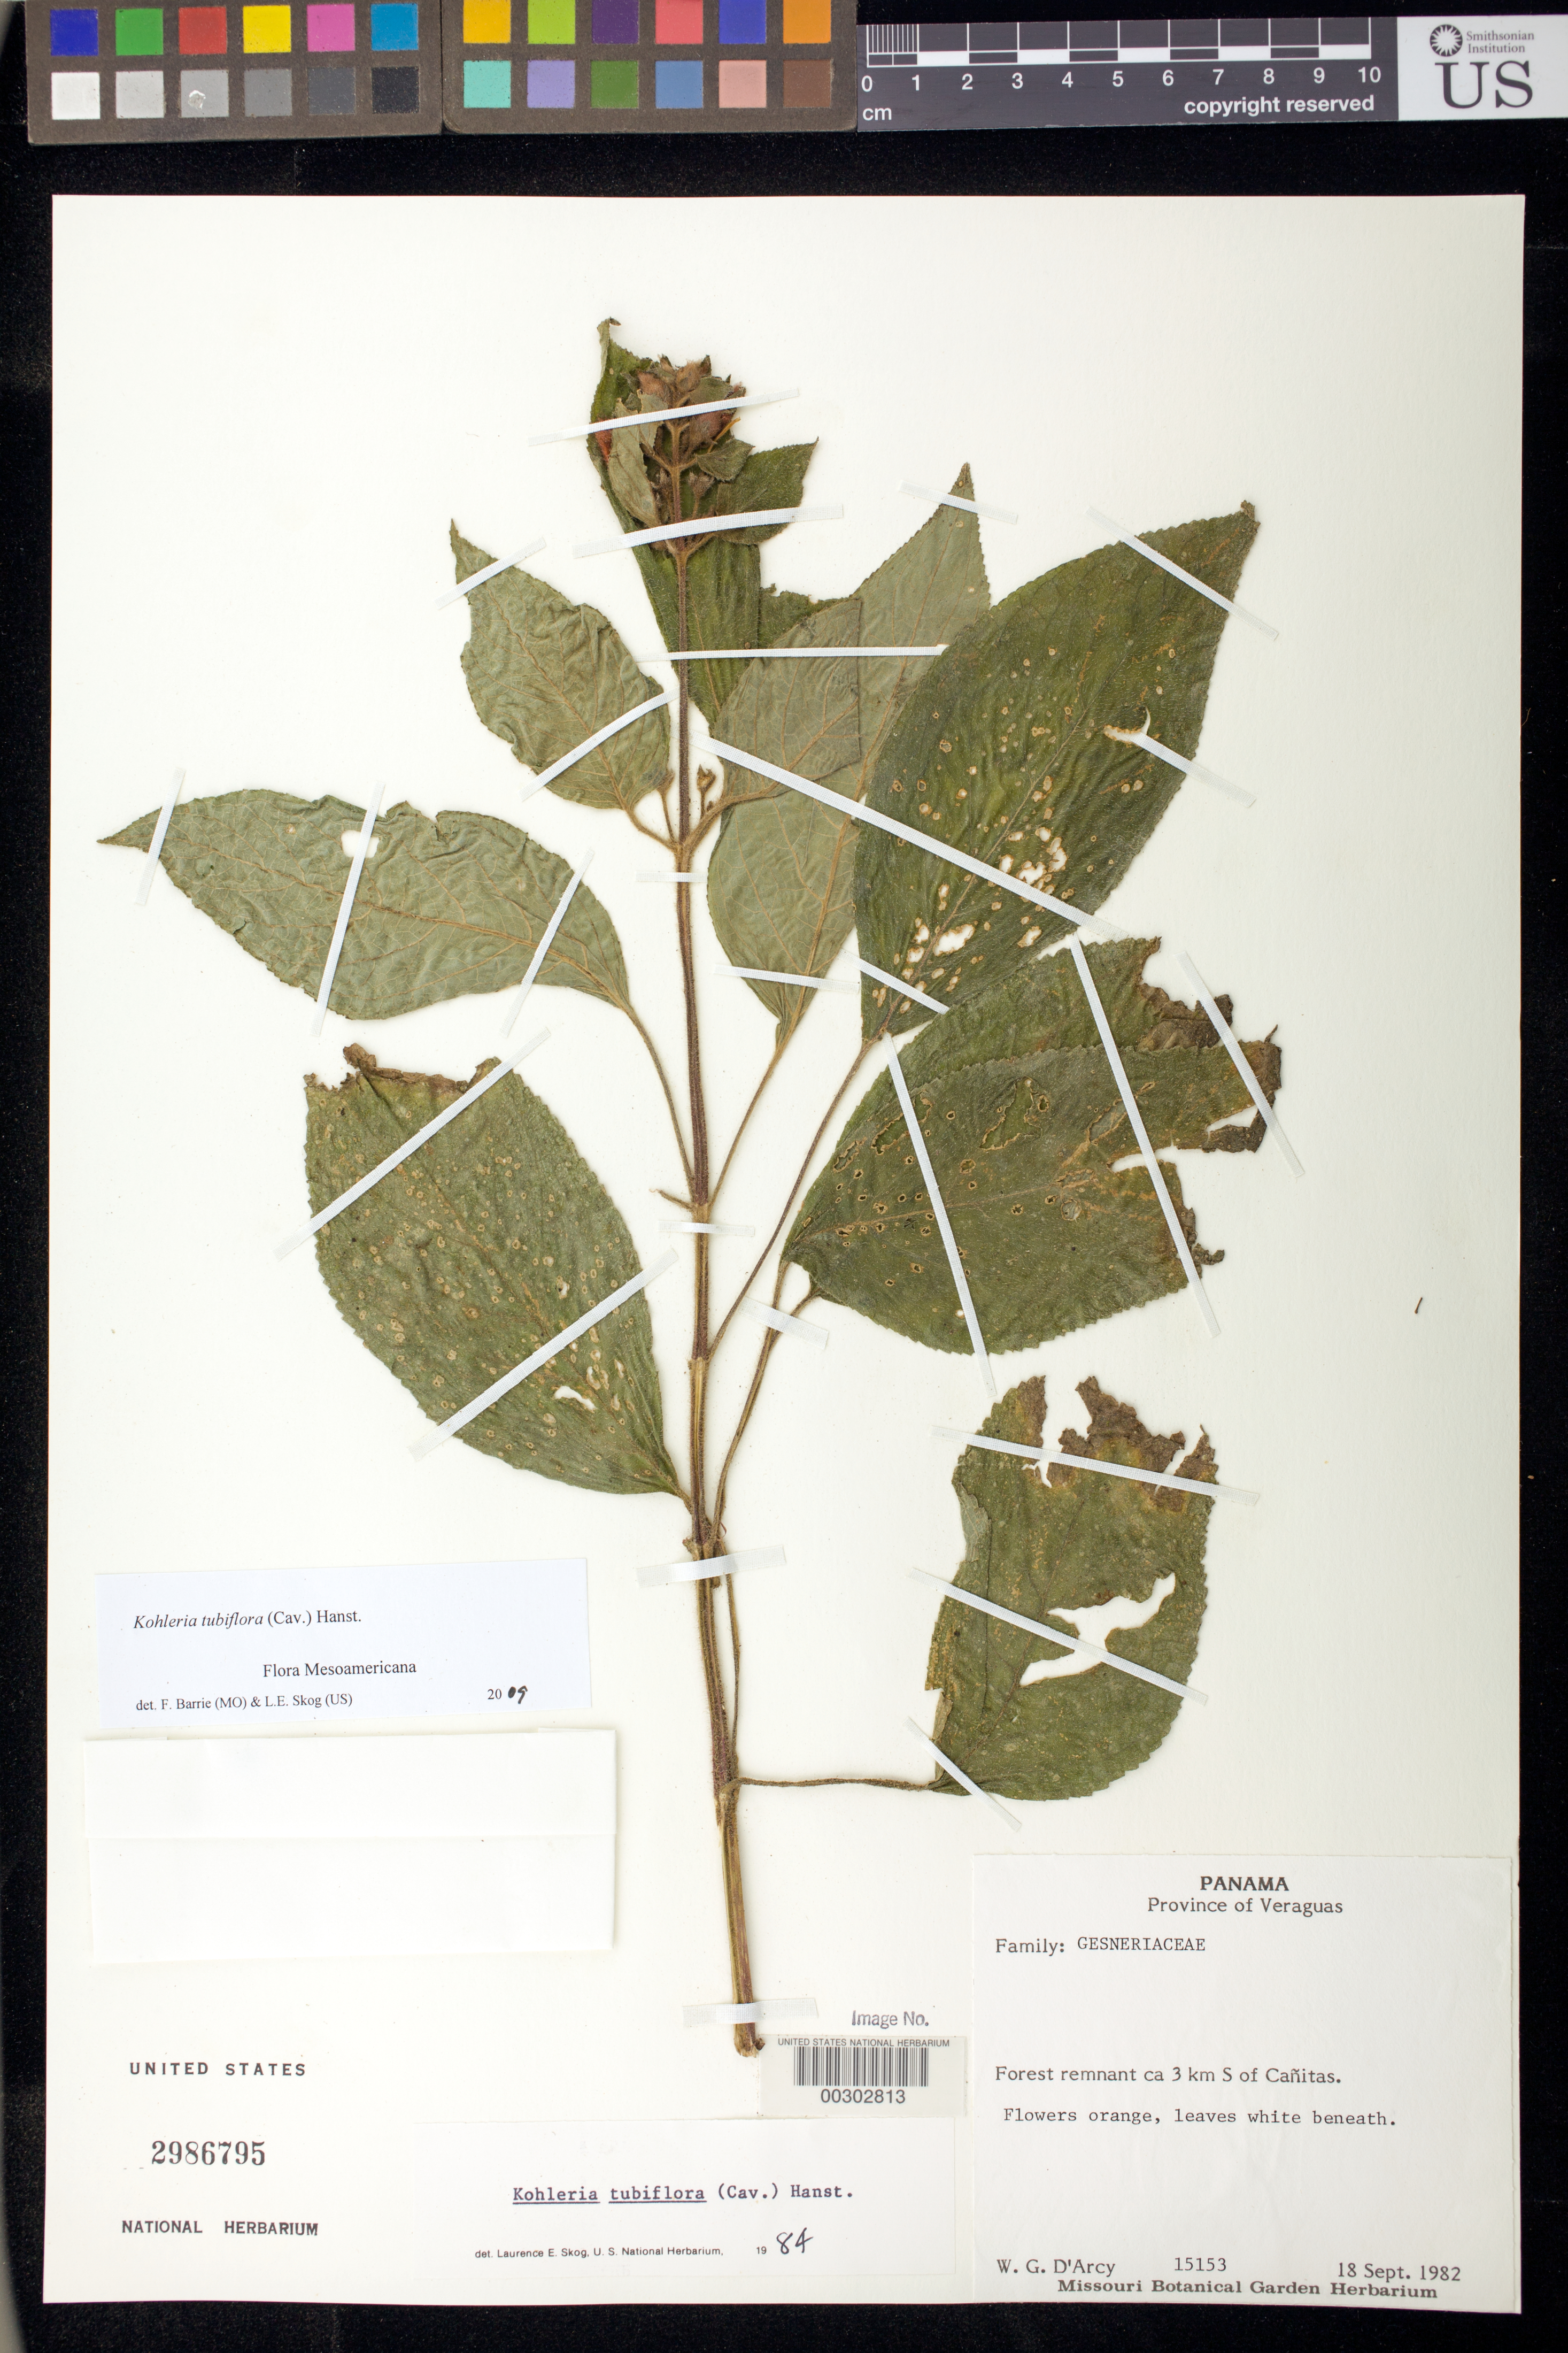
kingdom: Plantae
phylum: Tracheophyta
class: Magnoliopsida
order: Lamiales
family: Gesneriaceae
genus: Kohleria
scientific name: Kohleria tubiflora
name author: (Cav.) Hanst.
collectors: W. G. D'Arcy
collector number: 15153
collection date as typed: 18 Sep 1982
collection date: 1982-09-18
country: Panama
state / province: Veraguas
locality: Ca 3 km S of Canitas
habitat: Forest remnant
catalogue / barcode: US 2986795